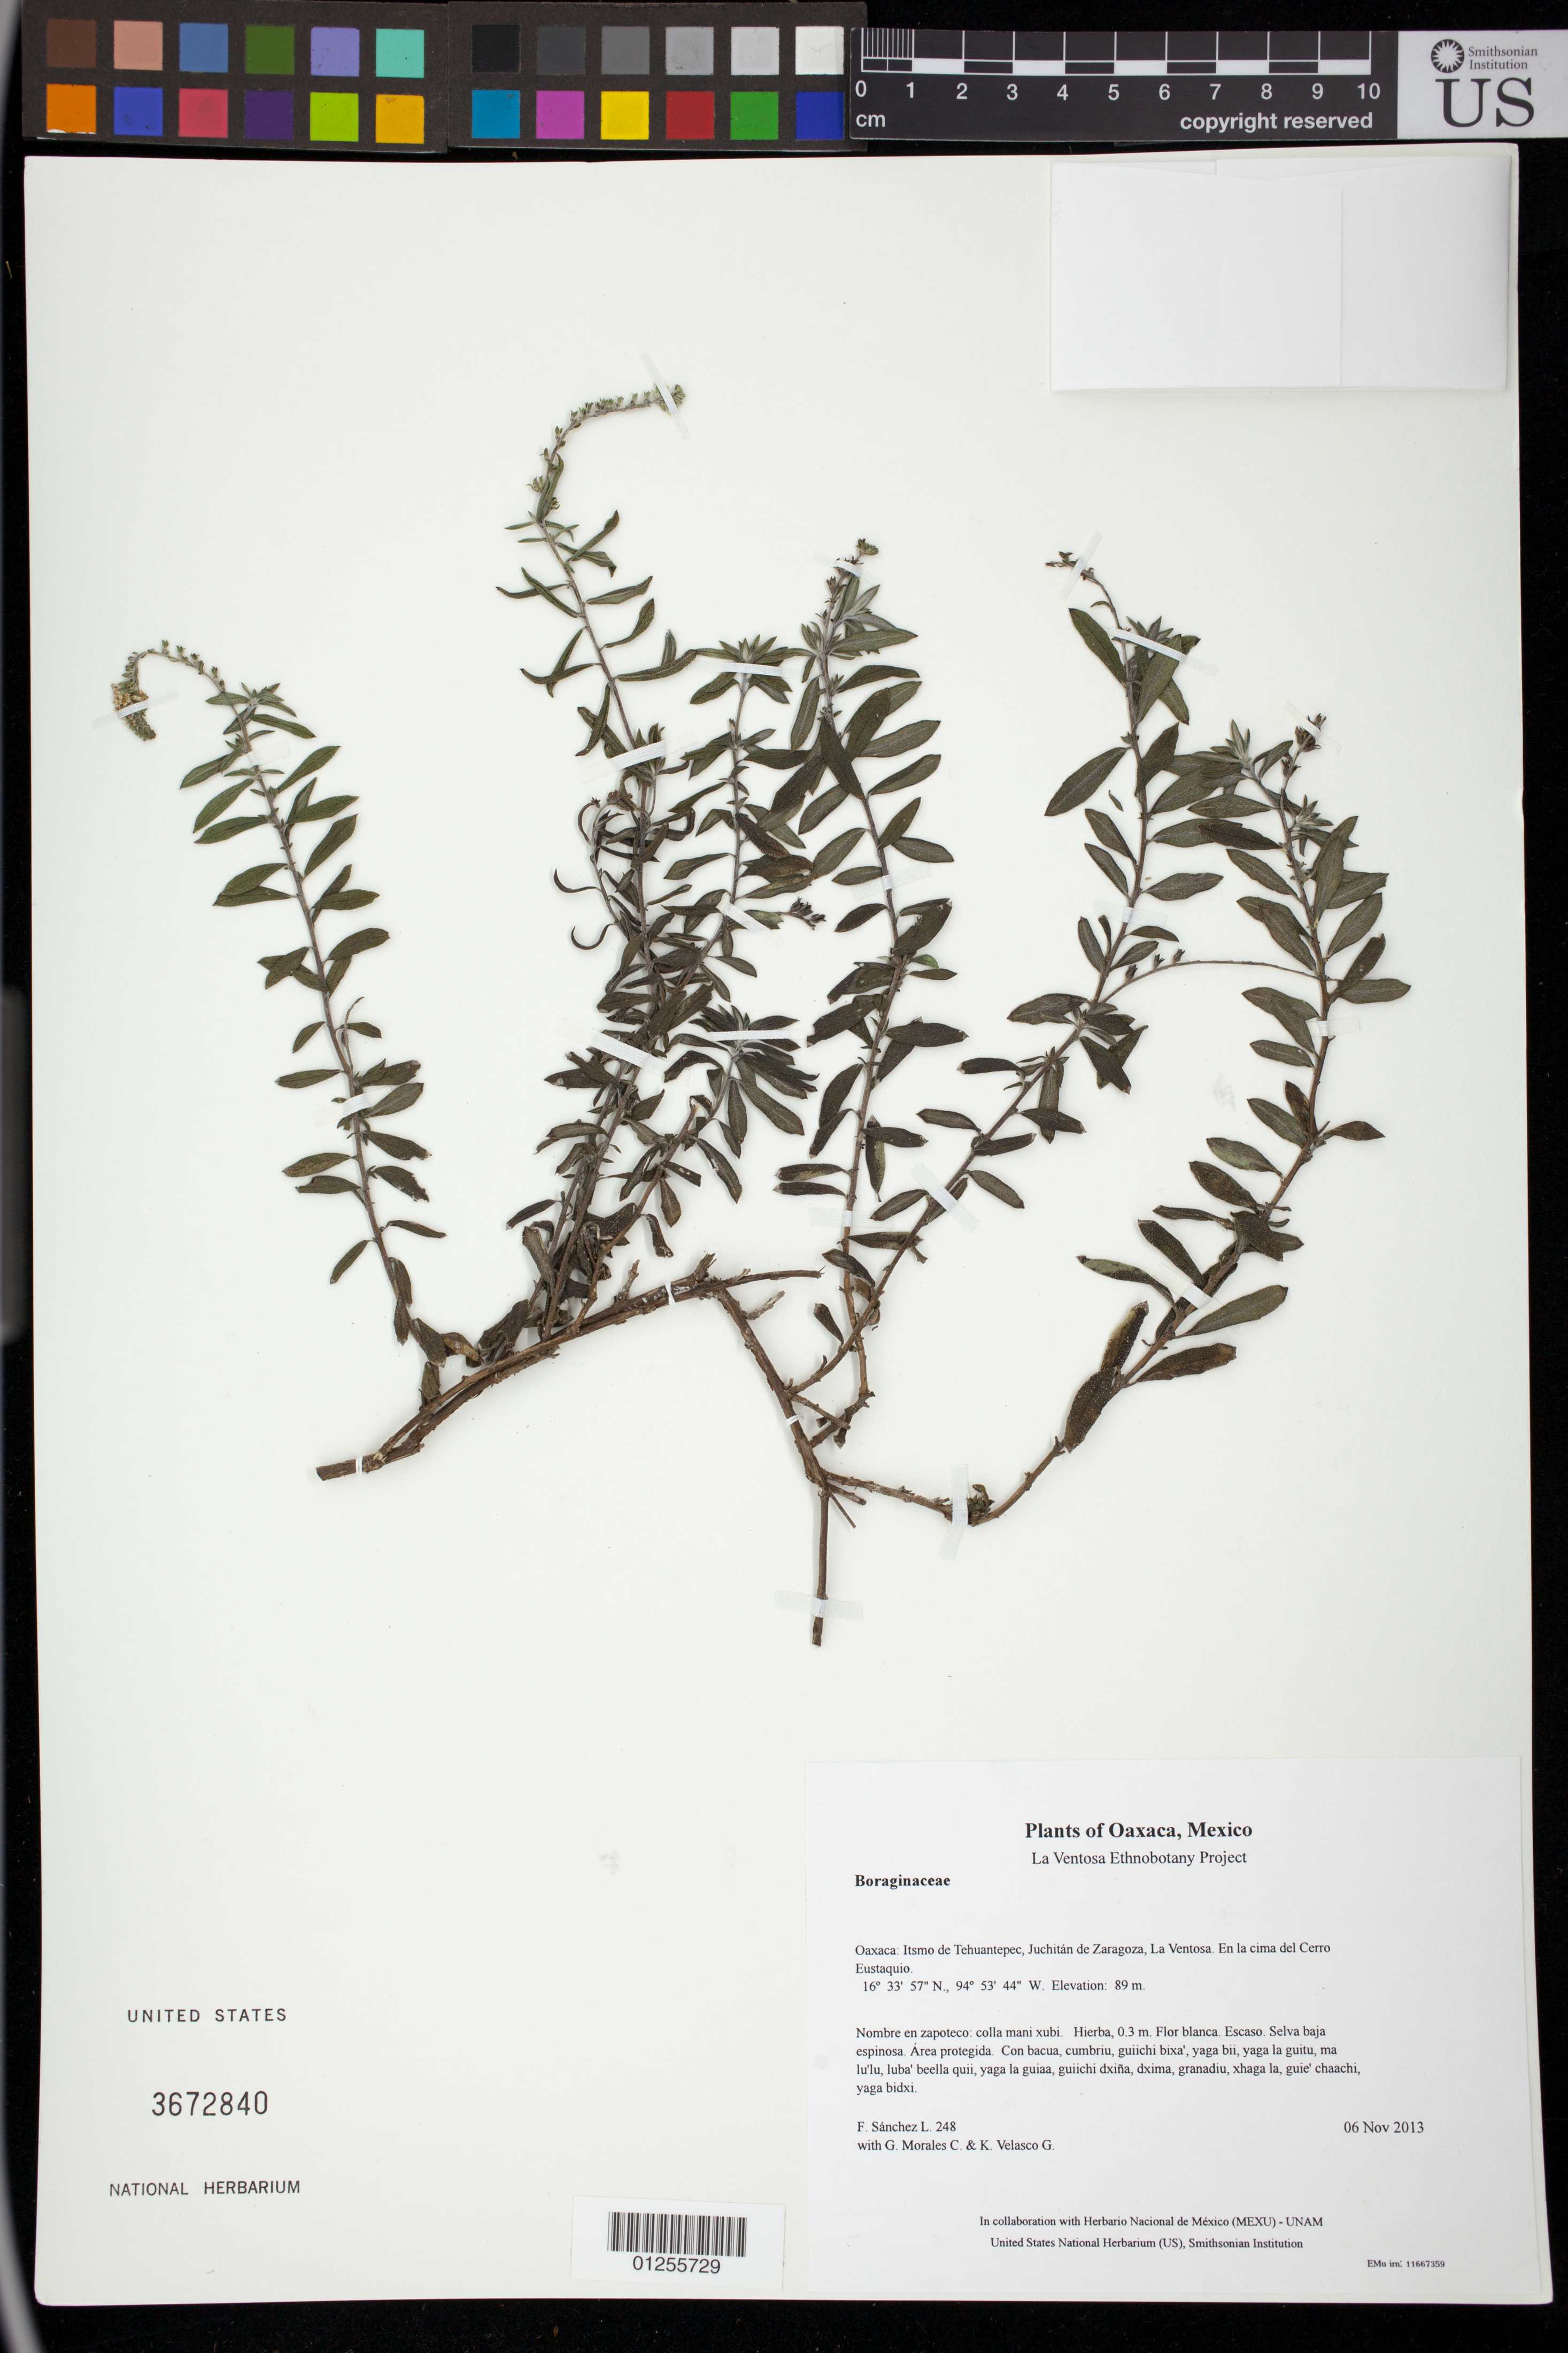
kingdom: Plantae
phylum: Tracheophyta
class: Magnoliopsida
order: Boraginales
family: Heliotropiaceae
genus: Euploca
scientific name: Euploca procumbens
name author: (Mill.) Diane & Hilger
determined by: Feuillet, C.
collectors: F. Sánchez L., G. Morales C. & K. Velasco G.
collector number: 248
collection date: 2013-11-06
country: Mexico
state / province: Oaxaca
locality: Itsmo de Tehuantepec, Juchitán de Zaragoza, La Ventosa. En la cima del Cerro Eustaquio.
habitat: Selva baja espinosa. Área protegida.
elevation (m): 89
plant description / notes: MEXU, US; Guixi bandaga. 0.3 m. Guie' naquichi'. Huaxie'.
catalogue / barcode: US 3672840